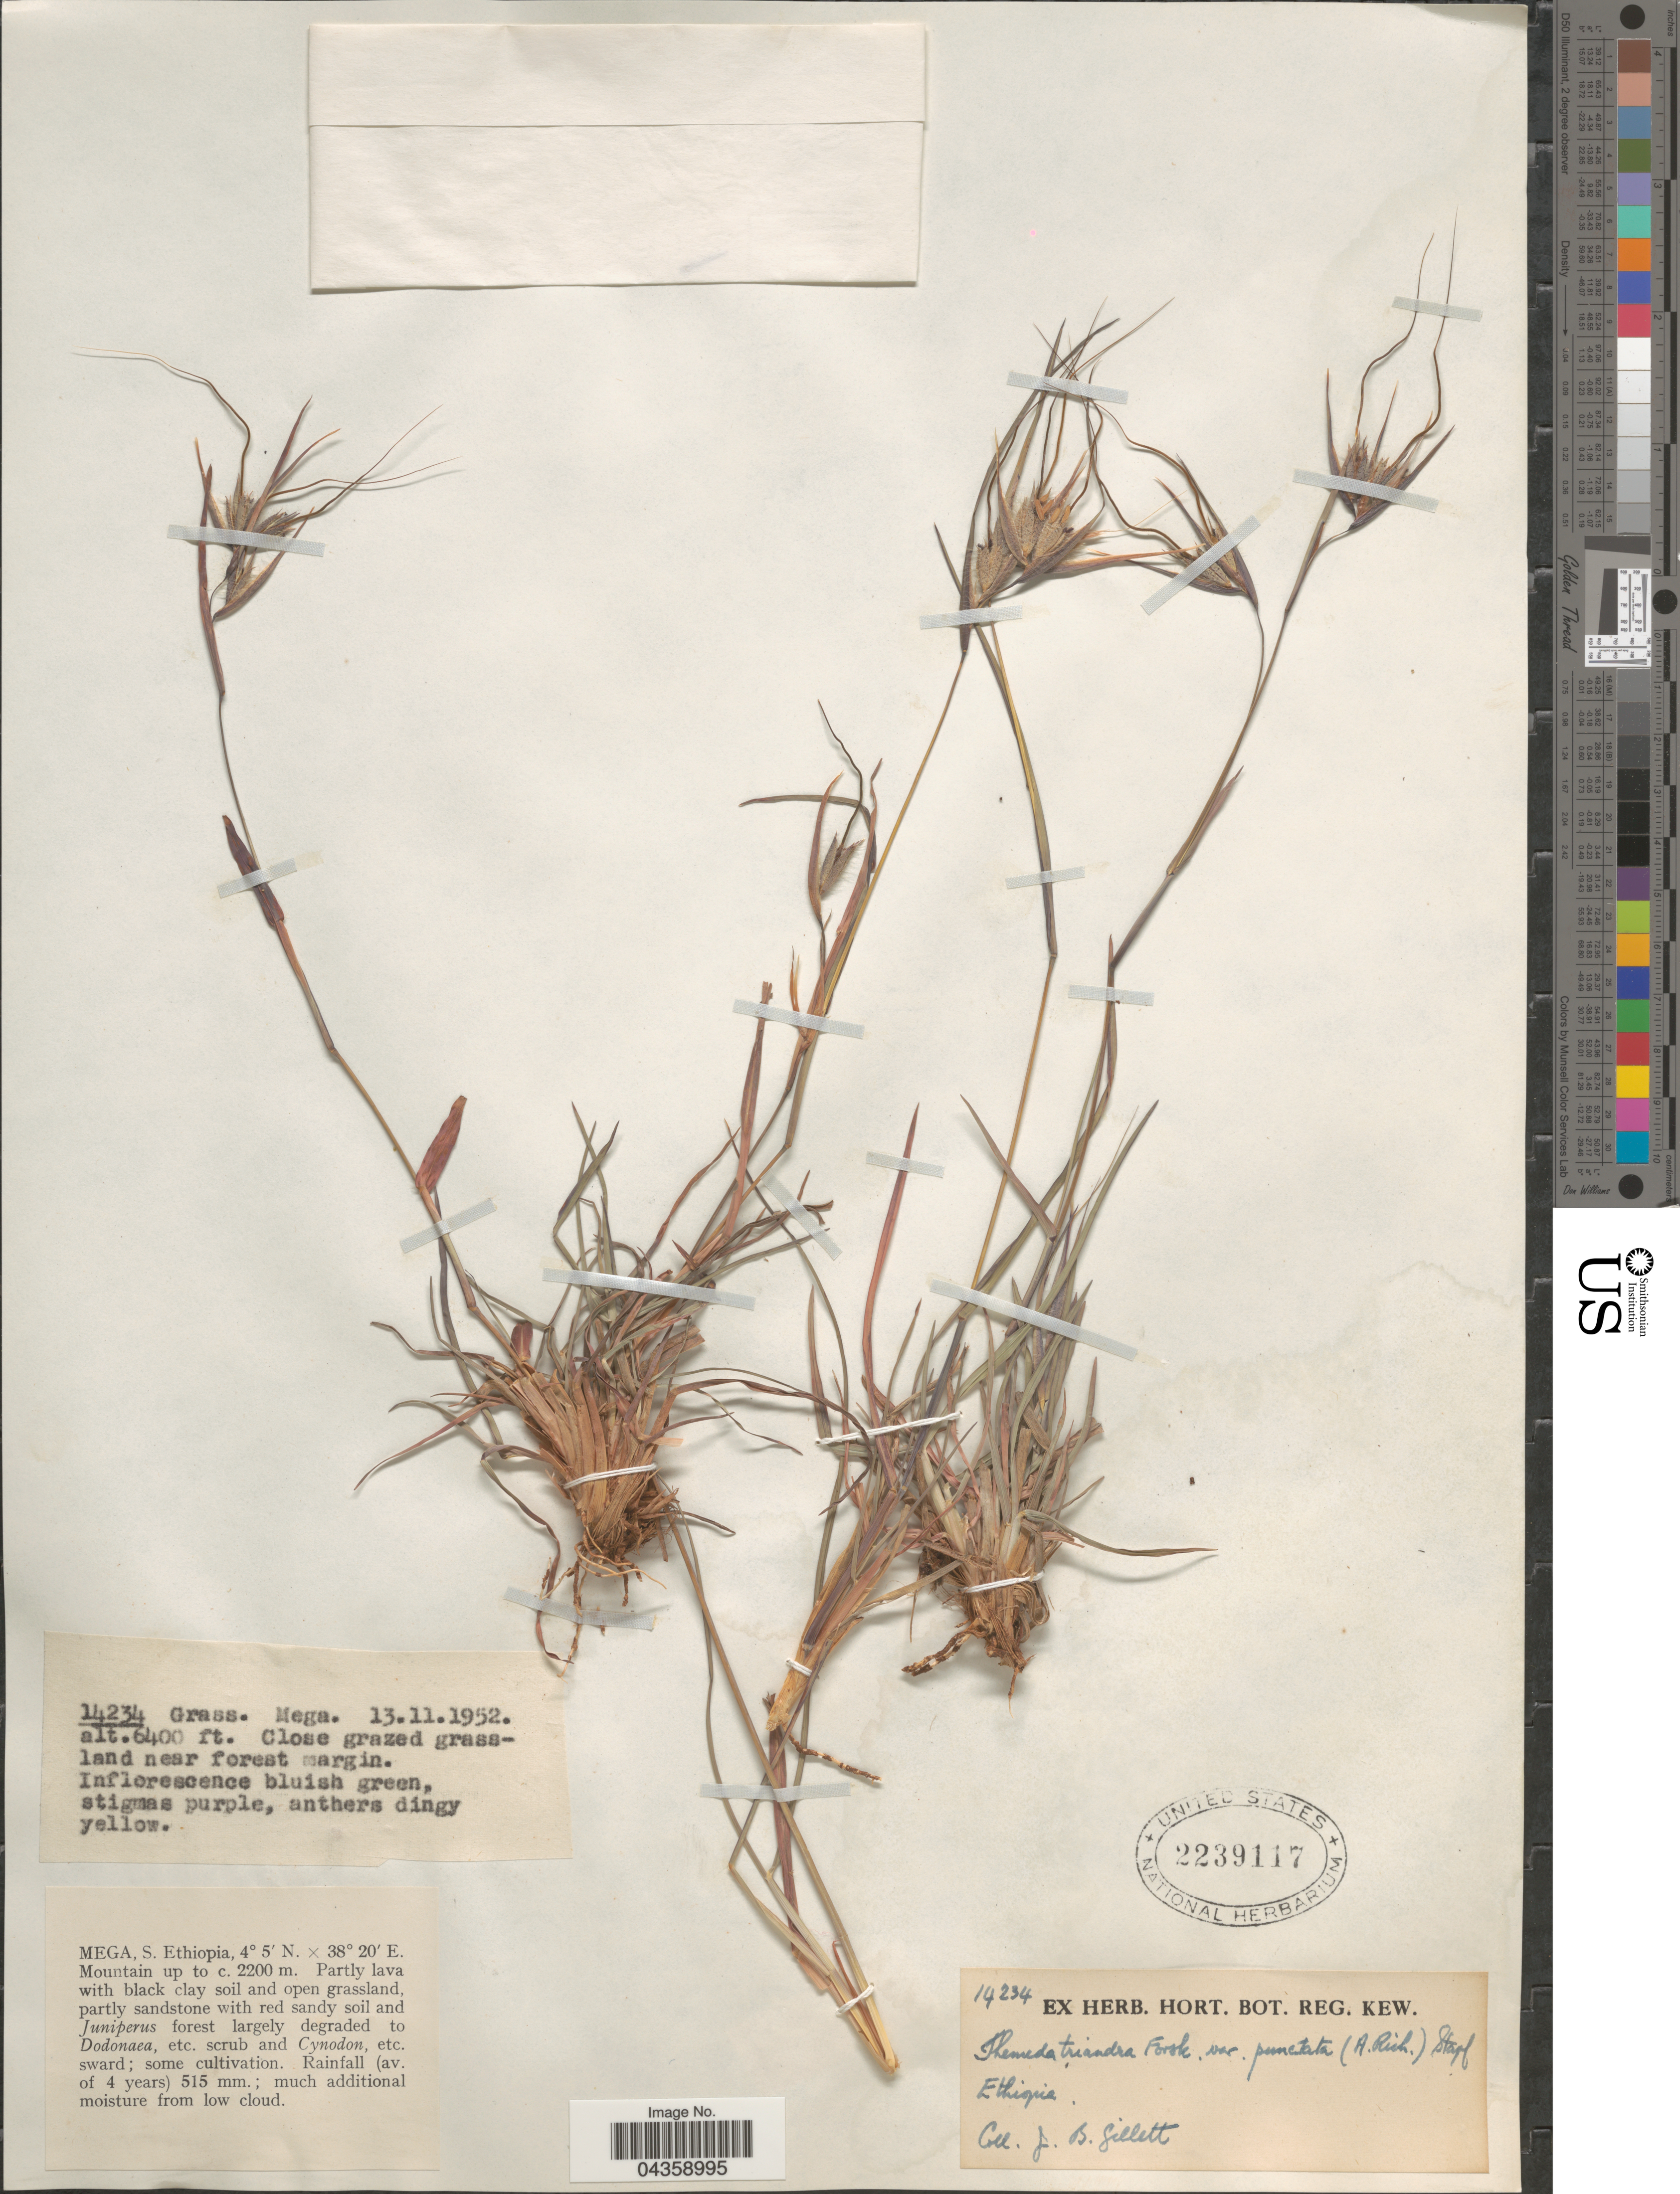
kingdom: Plantae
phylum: Tracheophyta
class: Liliopsida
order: Poales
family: Poaceae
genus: Themeda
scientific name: Themeda triandra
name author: Forssk.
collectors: J. B. Gillett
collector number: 14234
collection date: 1952-11-13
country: Ethiopia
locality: Mega. S. Ethiopia. Mountaintop.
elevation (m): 1951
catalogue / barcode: US 2239117